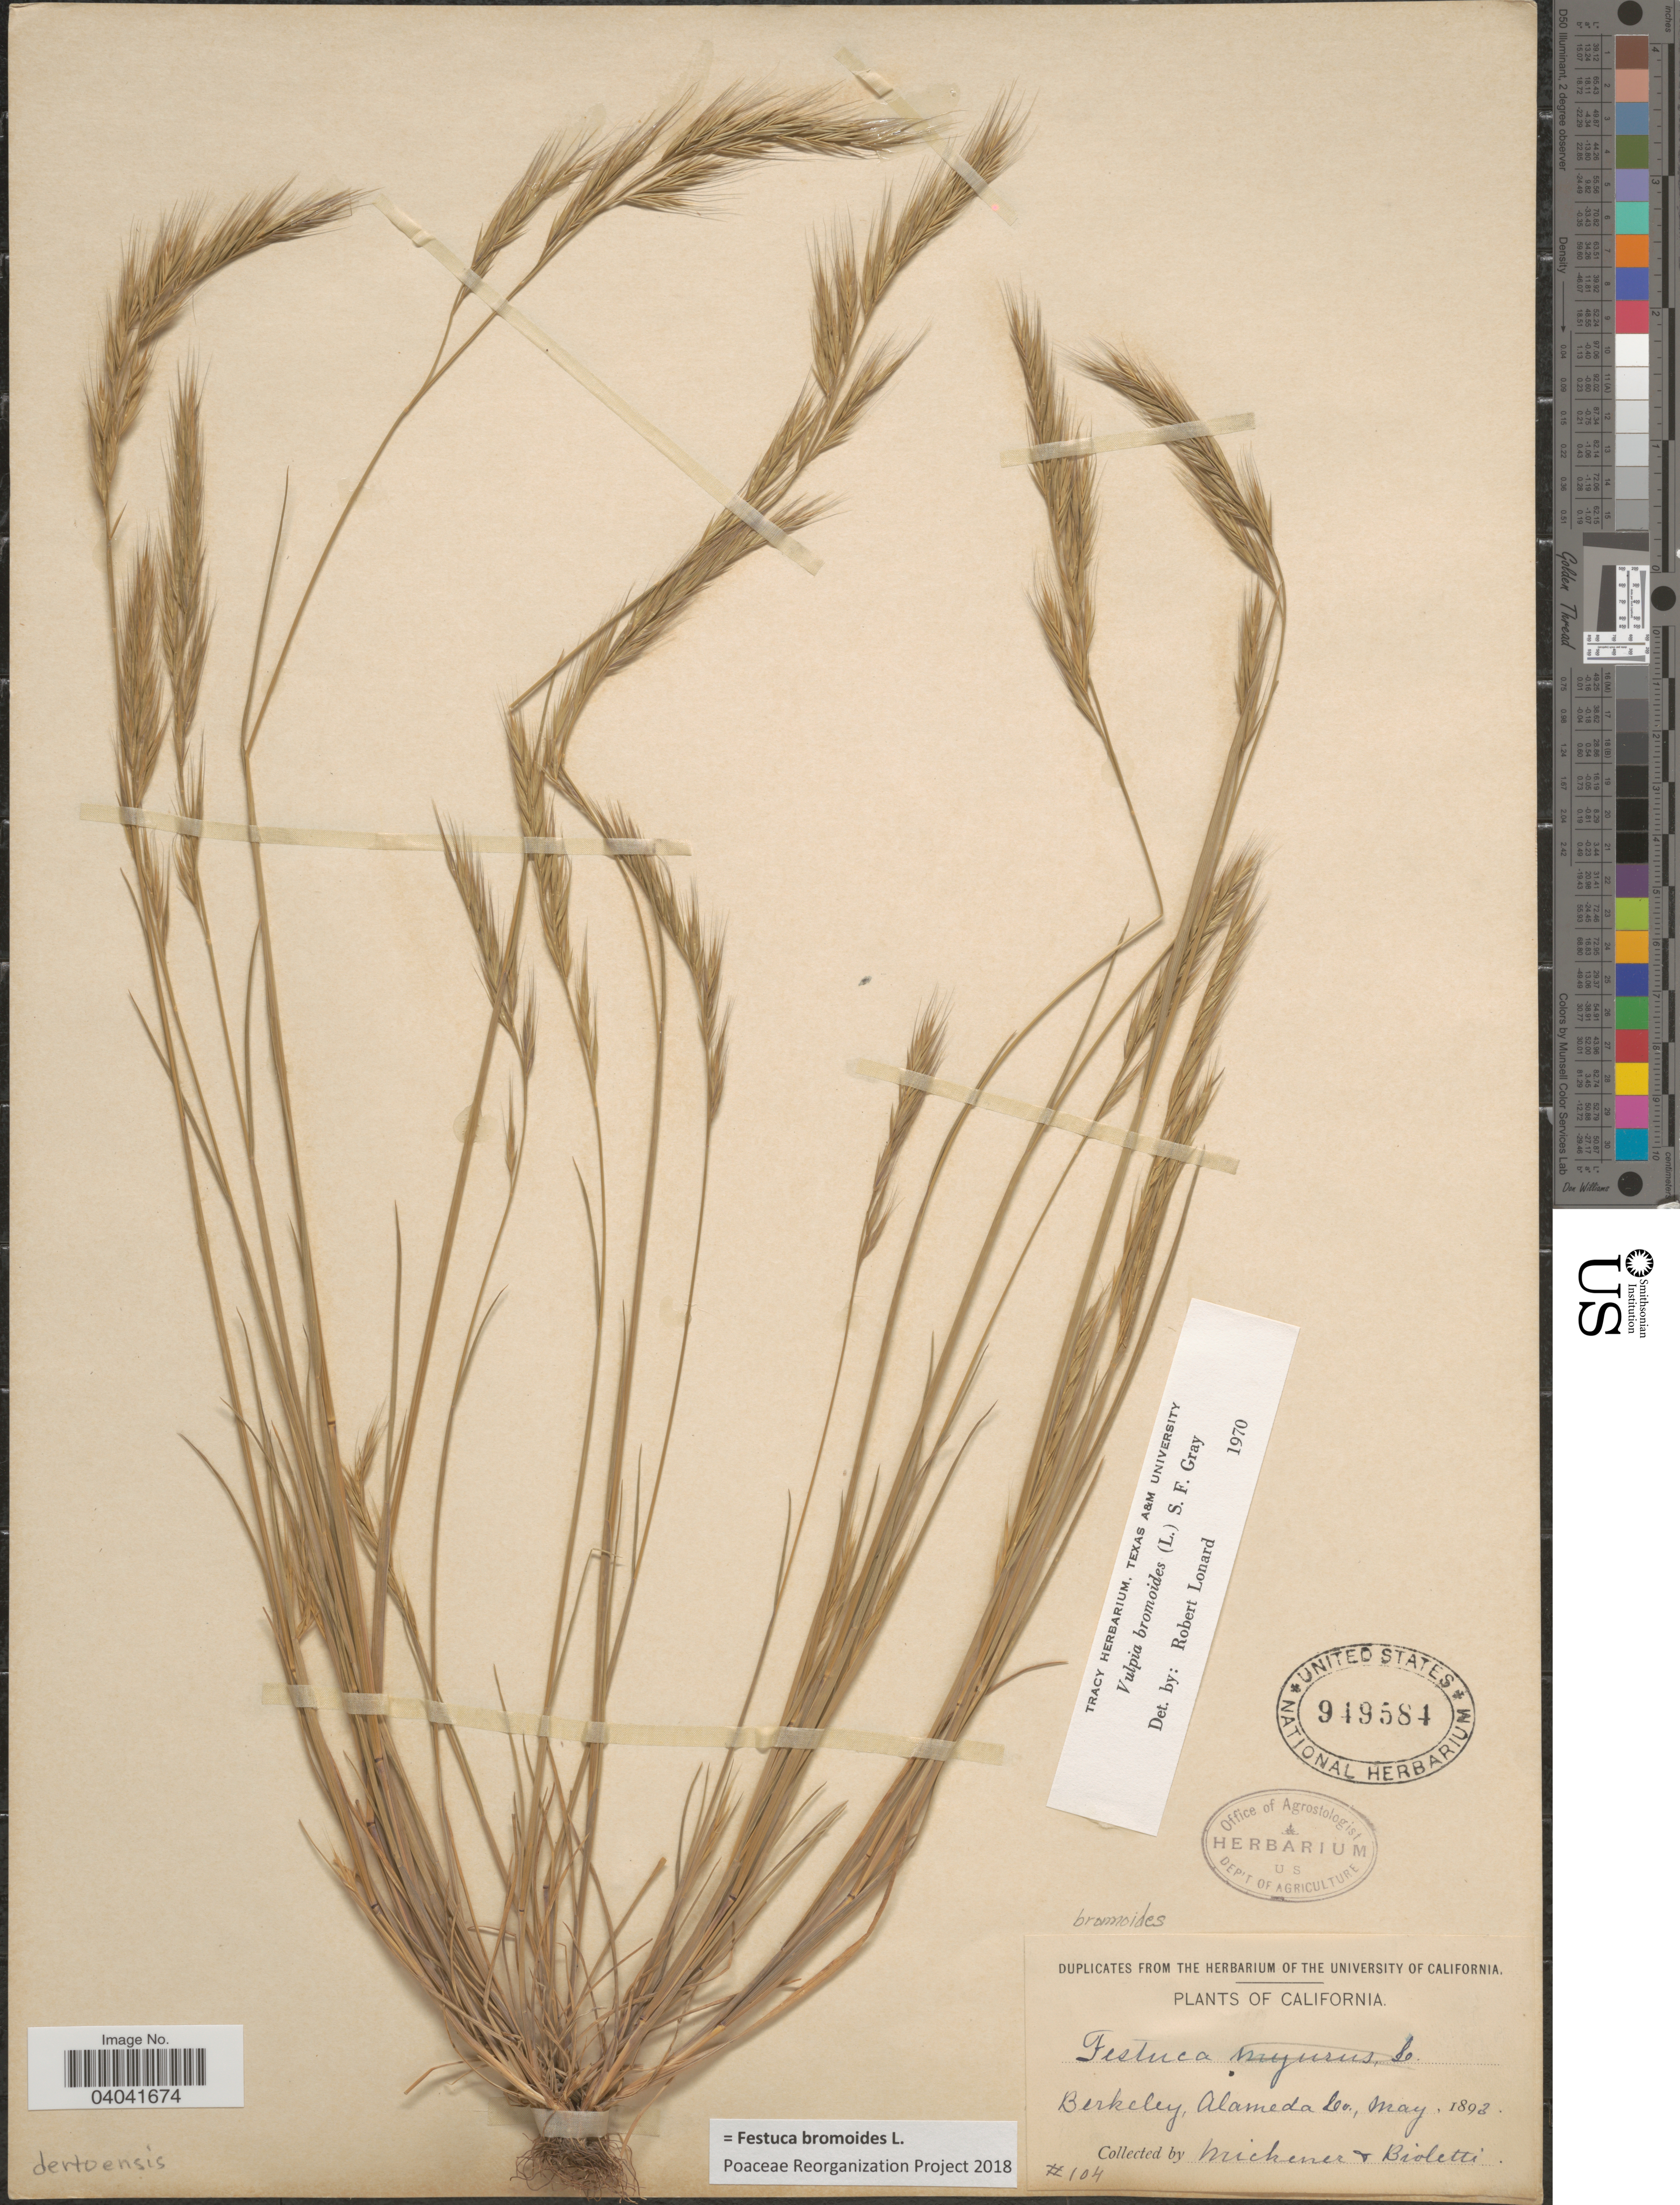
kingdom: Plantae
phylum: Tracheophyta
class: Liliopsida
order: Poales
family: Poaceae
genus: Festuca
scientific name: Festuca bromoides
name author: L.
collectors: -. Michener & -- Bioletti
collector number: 104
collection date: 1893-05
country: United States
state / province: California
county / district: Alameda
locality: Berkeley, Alameda Co.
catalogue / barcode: US 949584